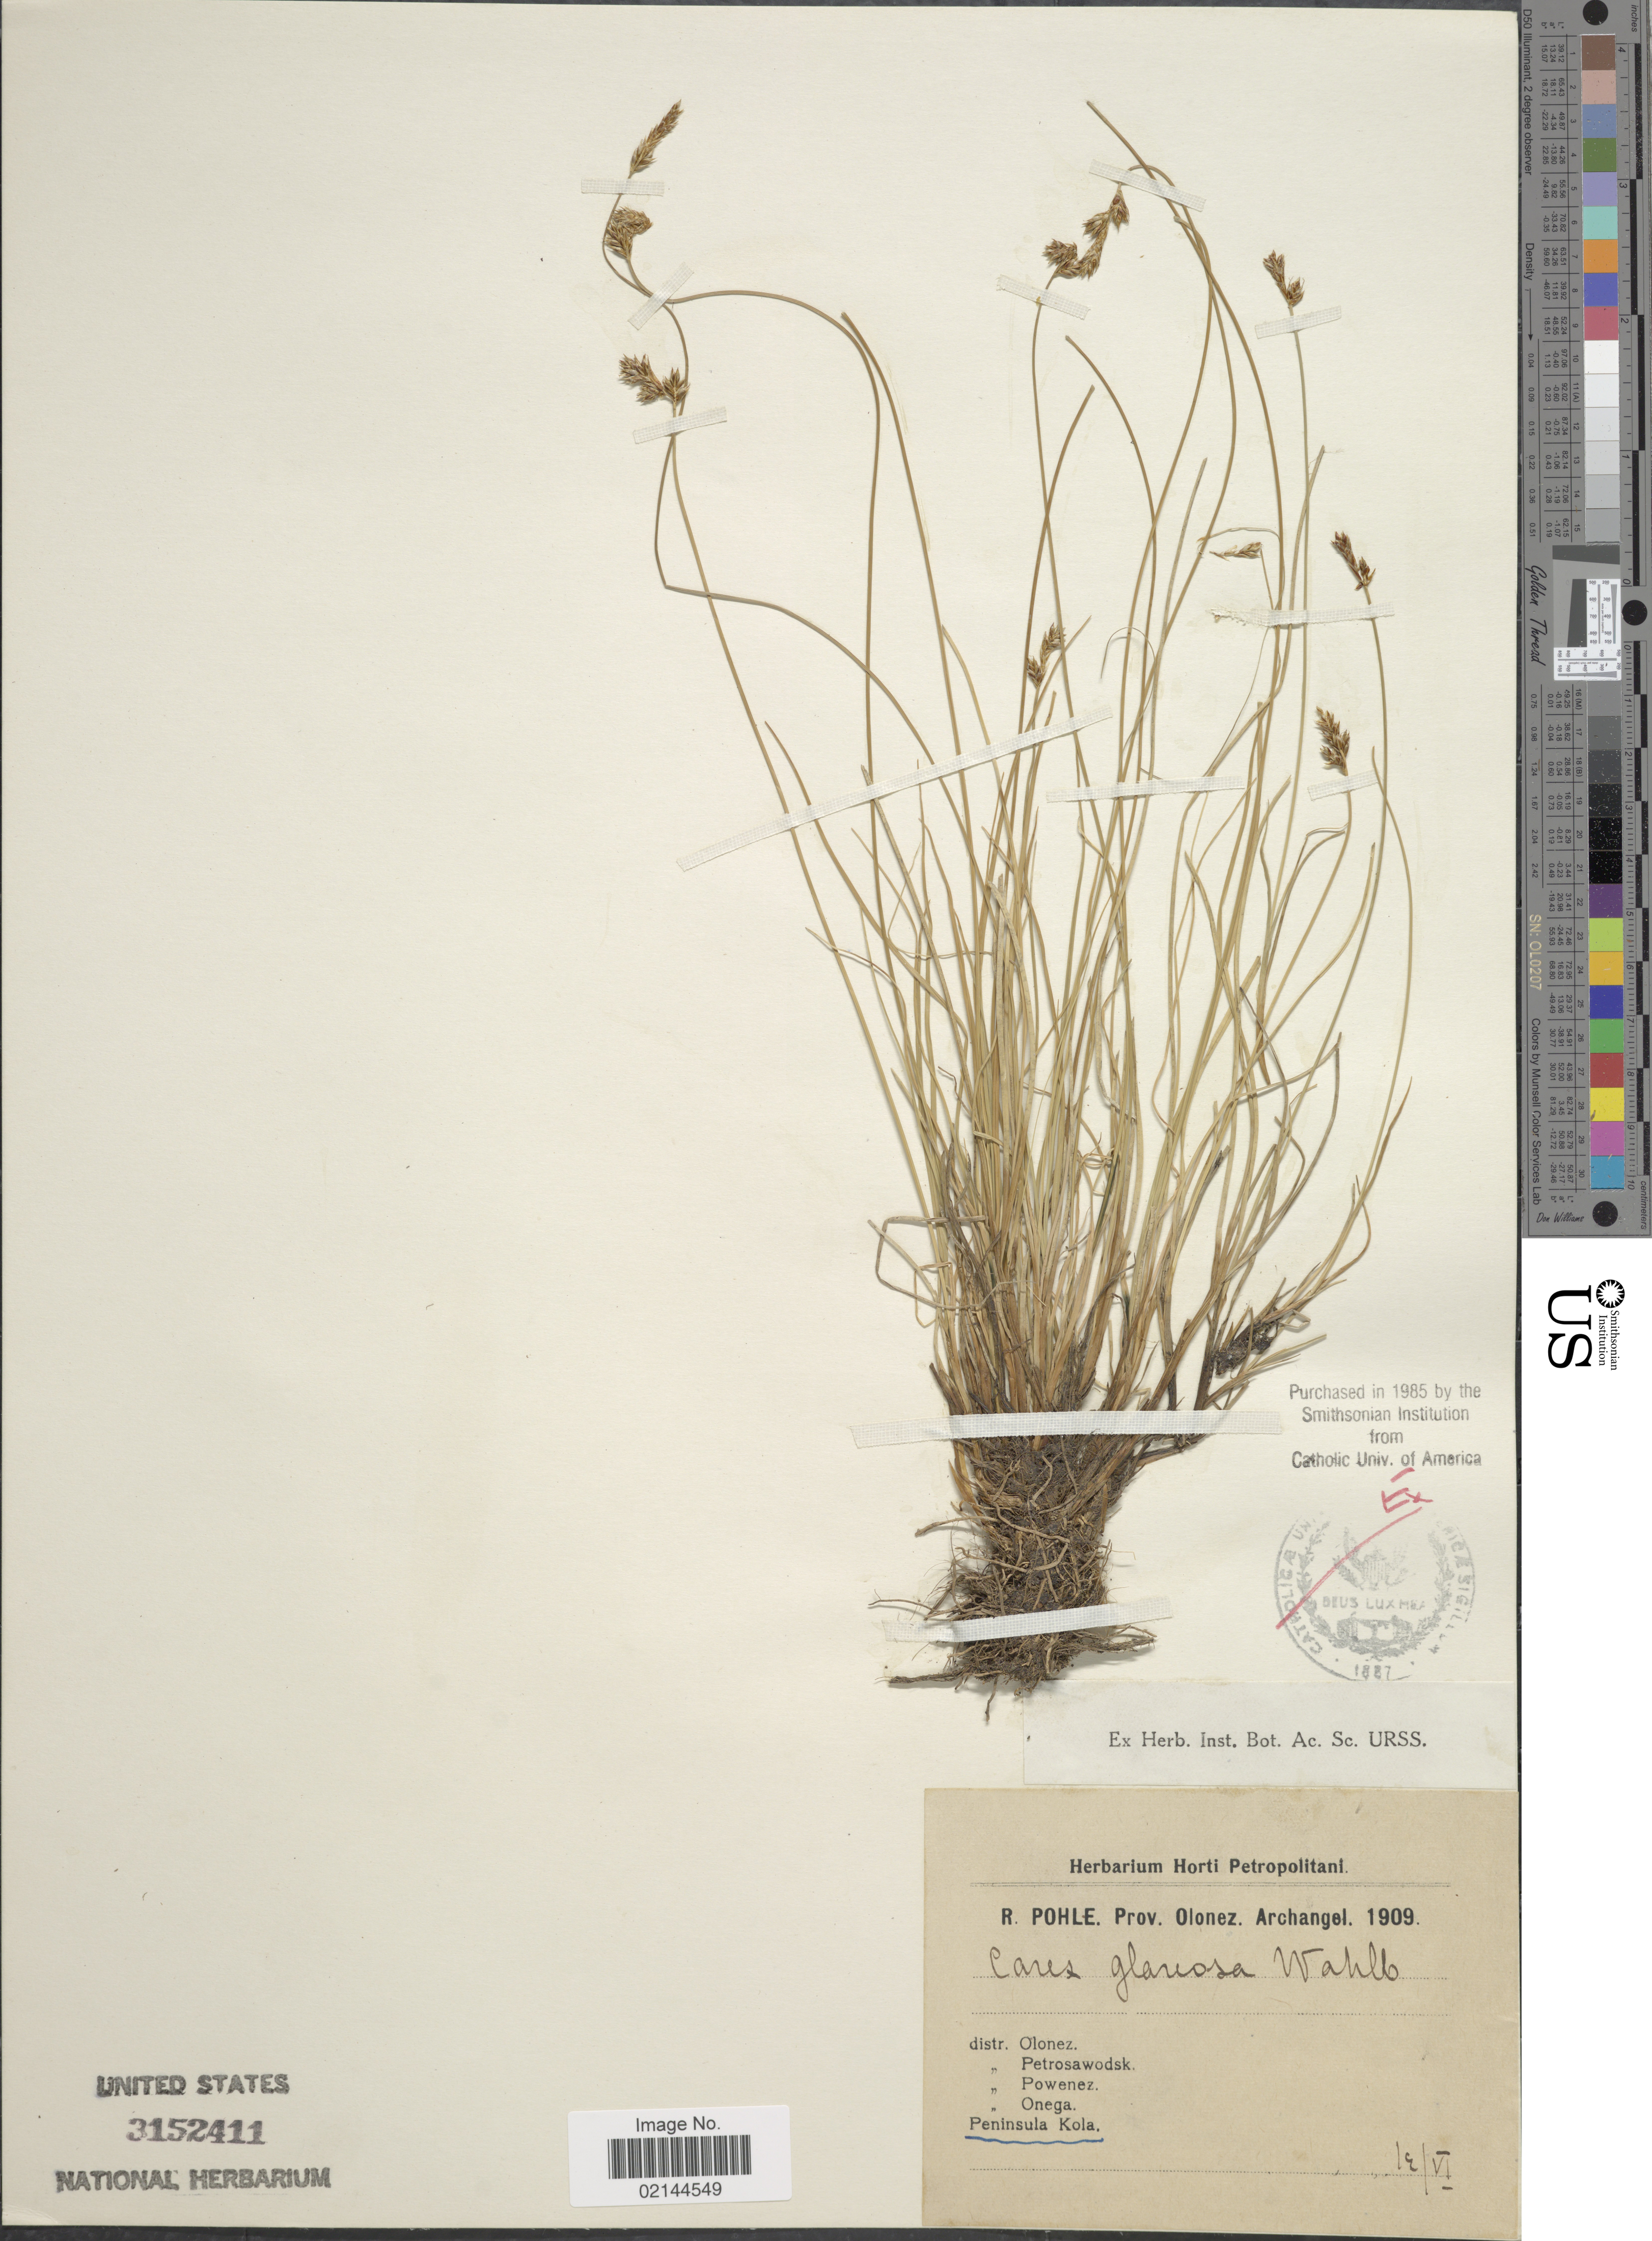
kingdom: Plantae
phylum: Tracheophyta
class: Liliopsida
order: Poales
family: Cyperaceae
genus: Carex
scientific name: Carex glareosa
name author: Schkuhr ex Wahlenb.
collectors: R. Pohle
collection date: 1909-06-09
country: Russian Federation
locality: Prov. Olonez. Archangel. Distr. Olonez, distr. Petrosawodsk, distr. Powenez, distr. Onega. Peninsula Kola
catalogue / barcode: US 3152411